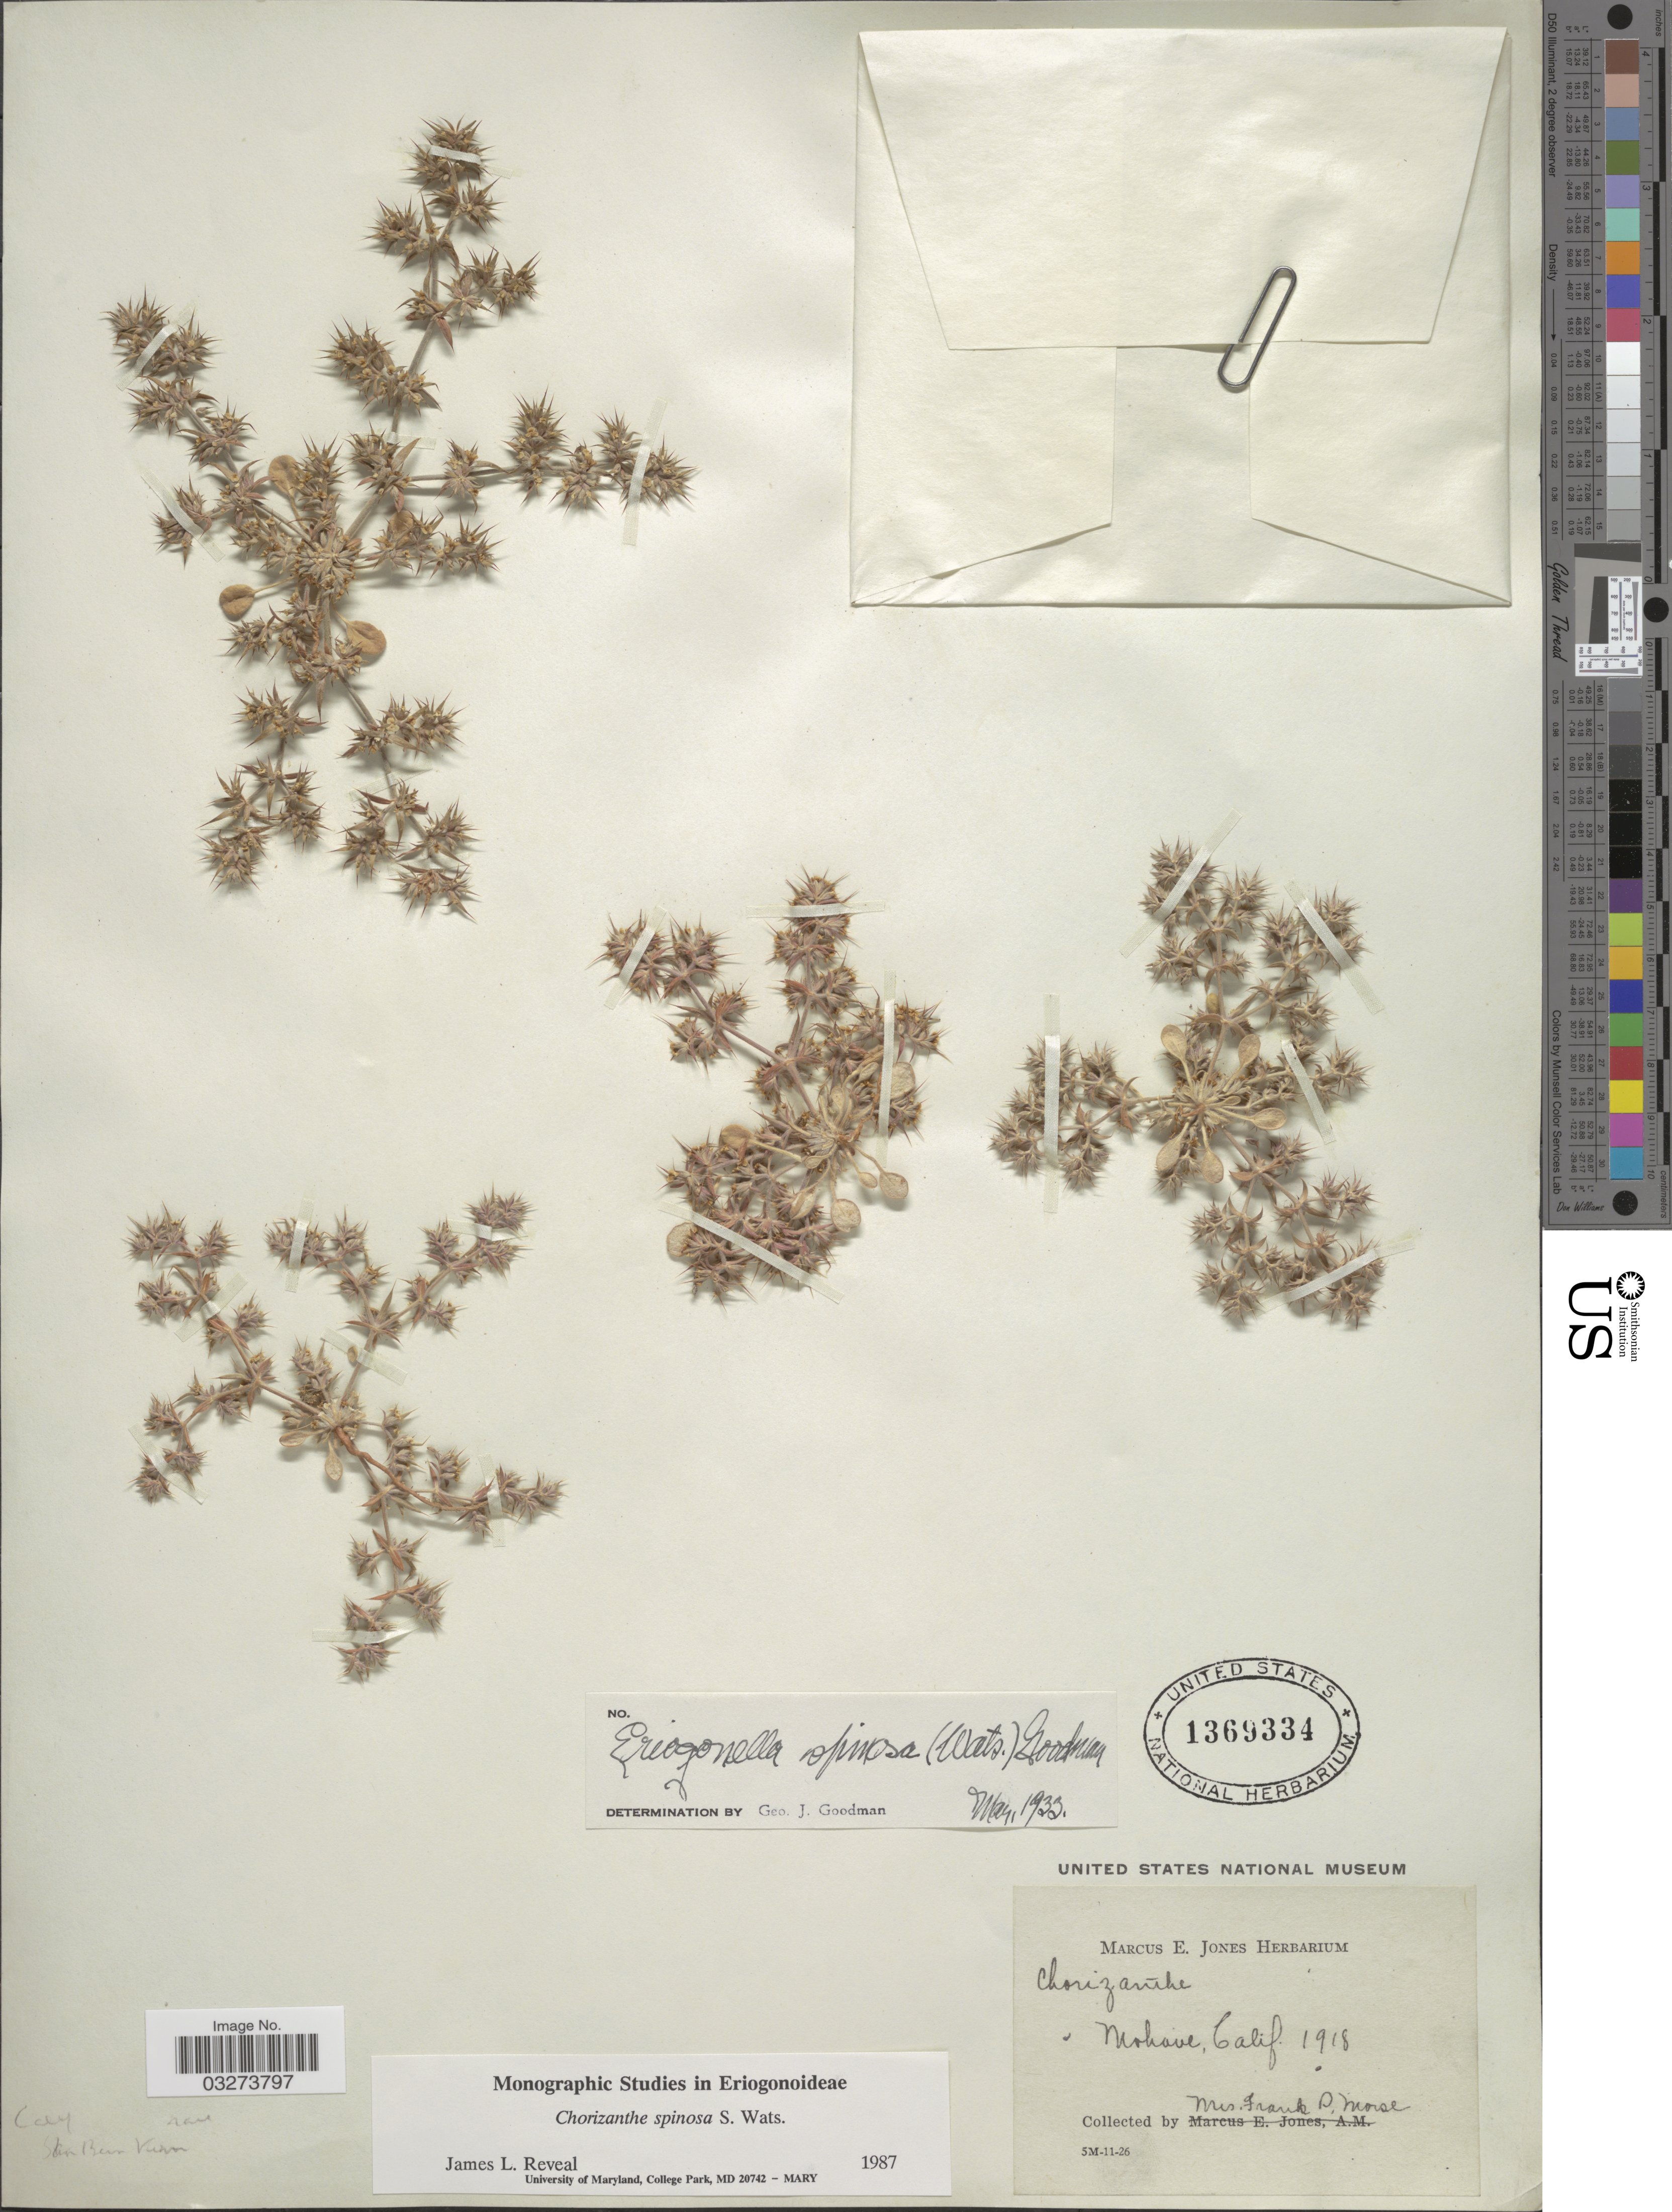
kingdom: Plantae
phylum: Tracheophyta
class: Magnoliopsida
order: Caryophyllales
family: Polygonaceae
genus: Chorizanthe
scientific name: Chorizanthe spinosa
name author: S. Watson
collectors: F. Morse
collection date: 1918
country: United States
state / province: California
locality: Mohave.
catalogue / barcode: US 1369334